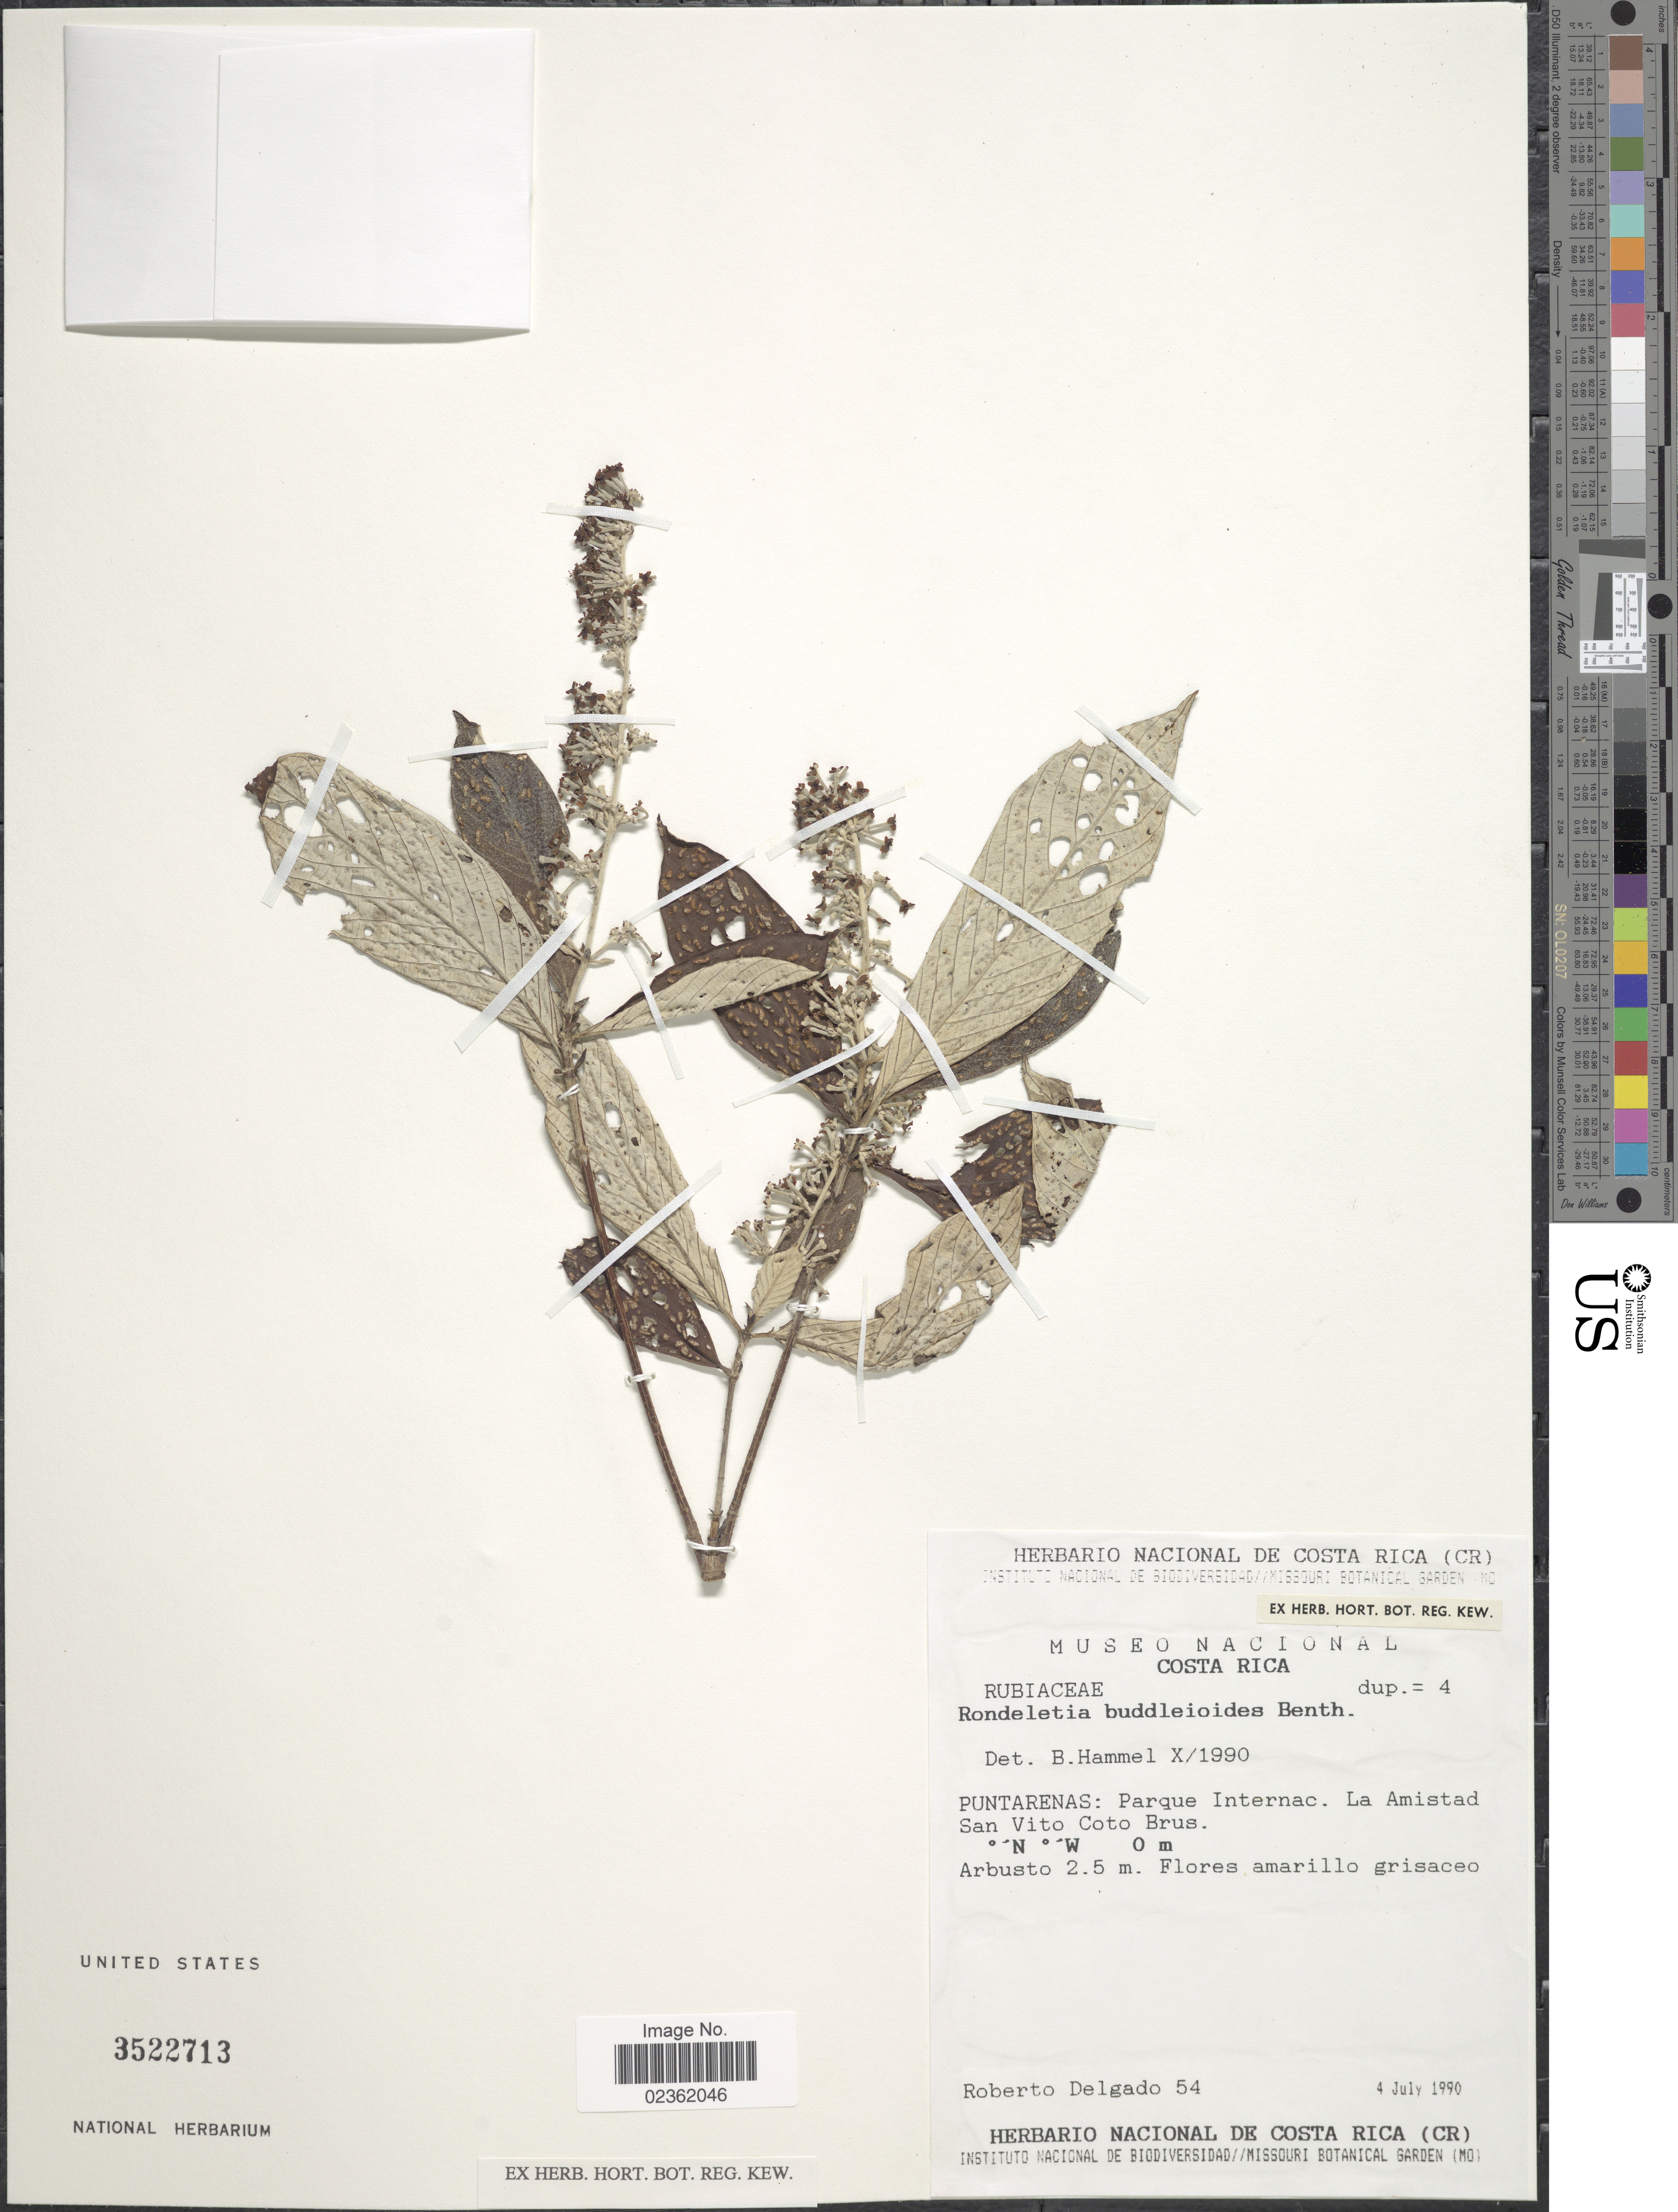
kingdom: Plantae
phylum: Tracheophyta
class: Magnoliopsida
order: Gentianales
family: Rubiaceae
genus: Rondeletia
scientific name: Rondeletia buddleioides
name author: Benth.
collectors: R. Delgado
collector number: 54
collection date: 1990-07-04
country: Costa Rica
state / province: Puntarenas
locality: Parque Internac, La Amistad San Vito Coto Brus.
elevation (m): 0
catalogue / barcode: US 3522713